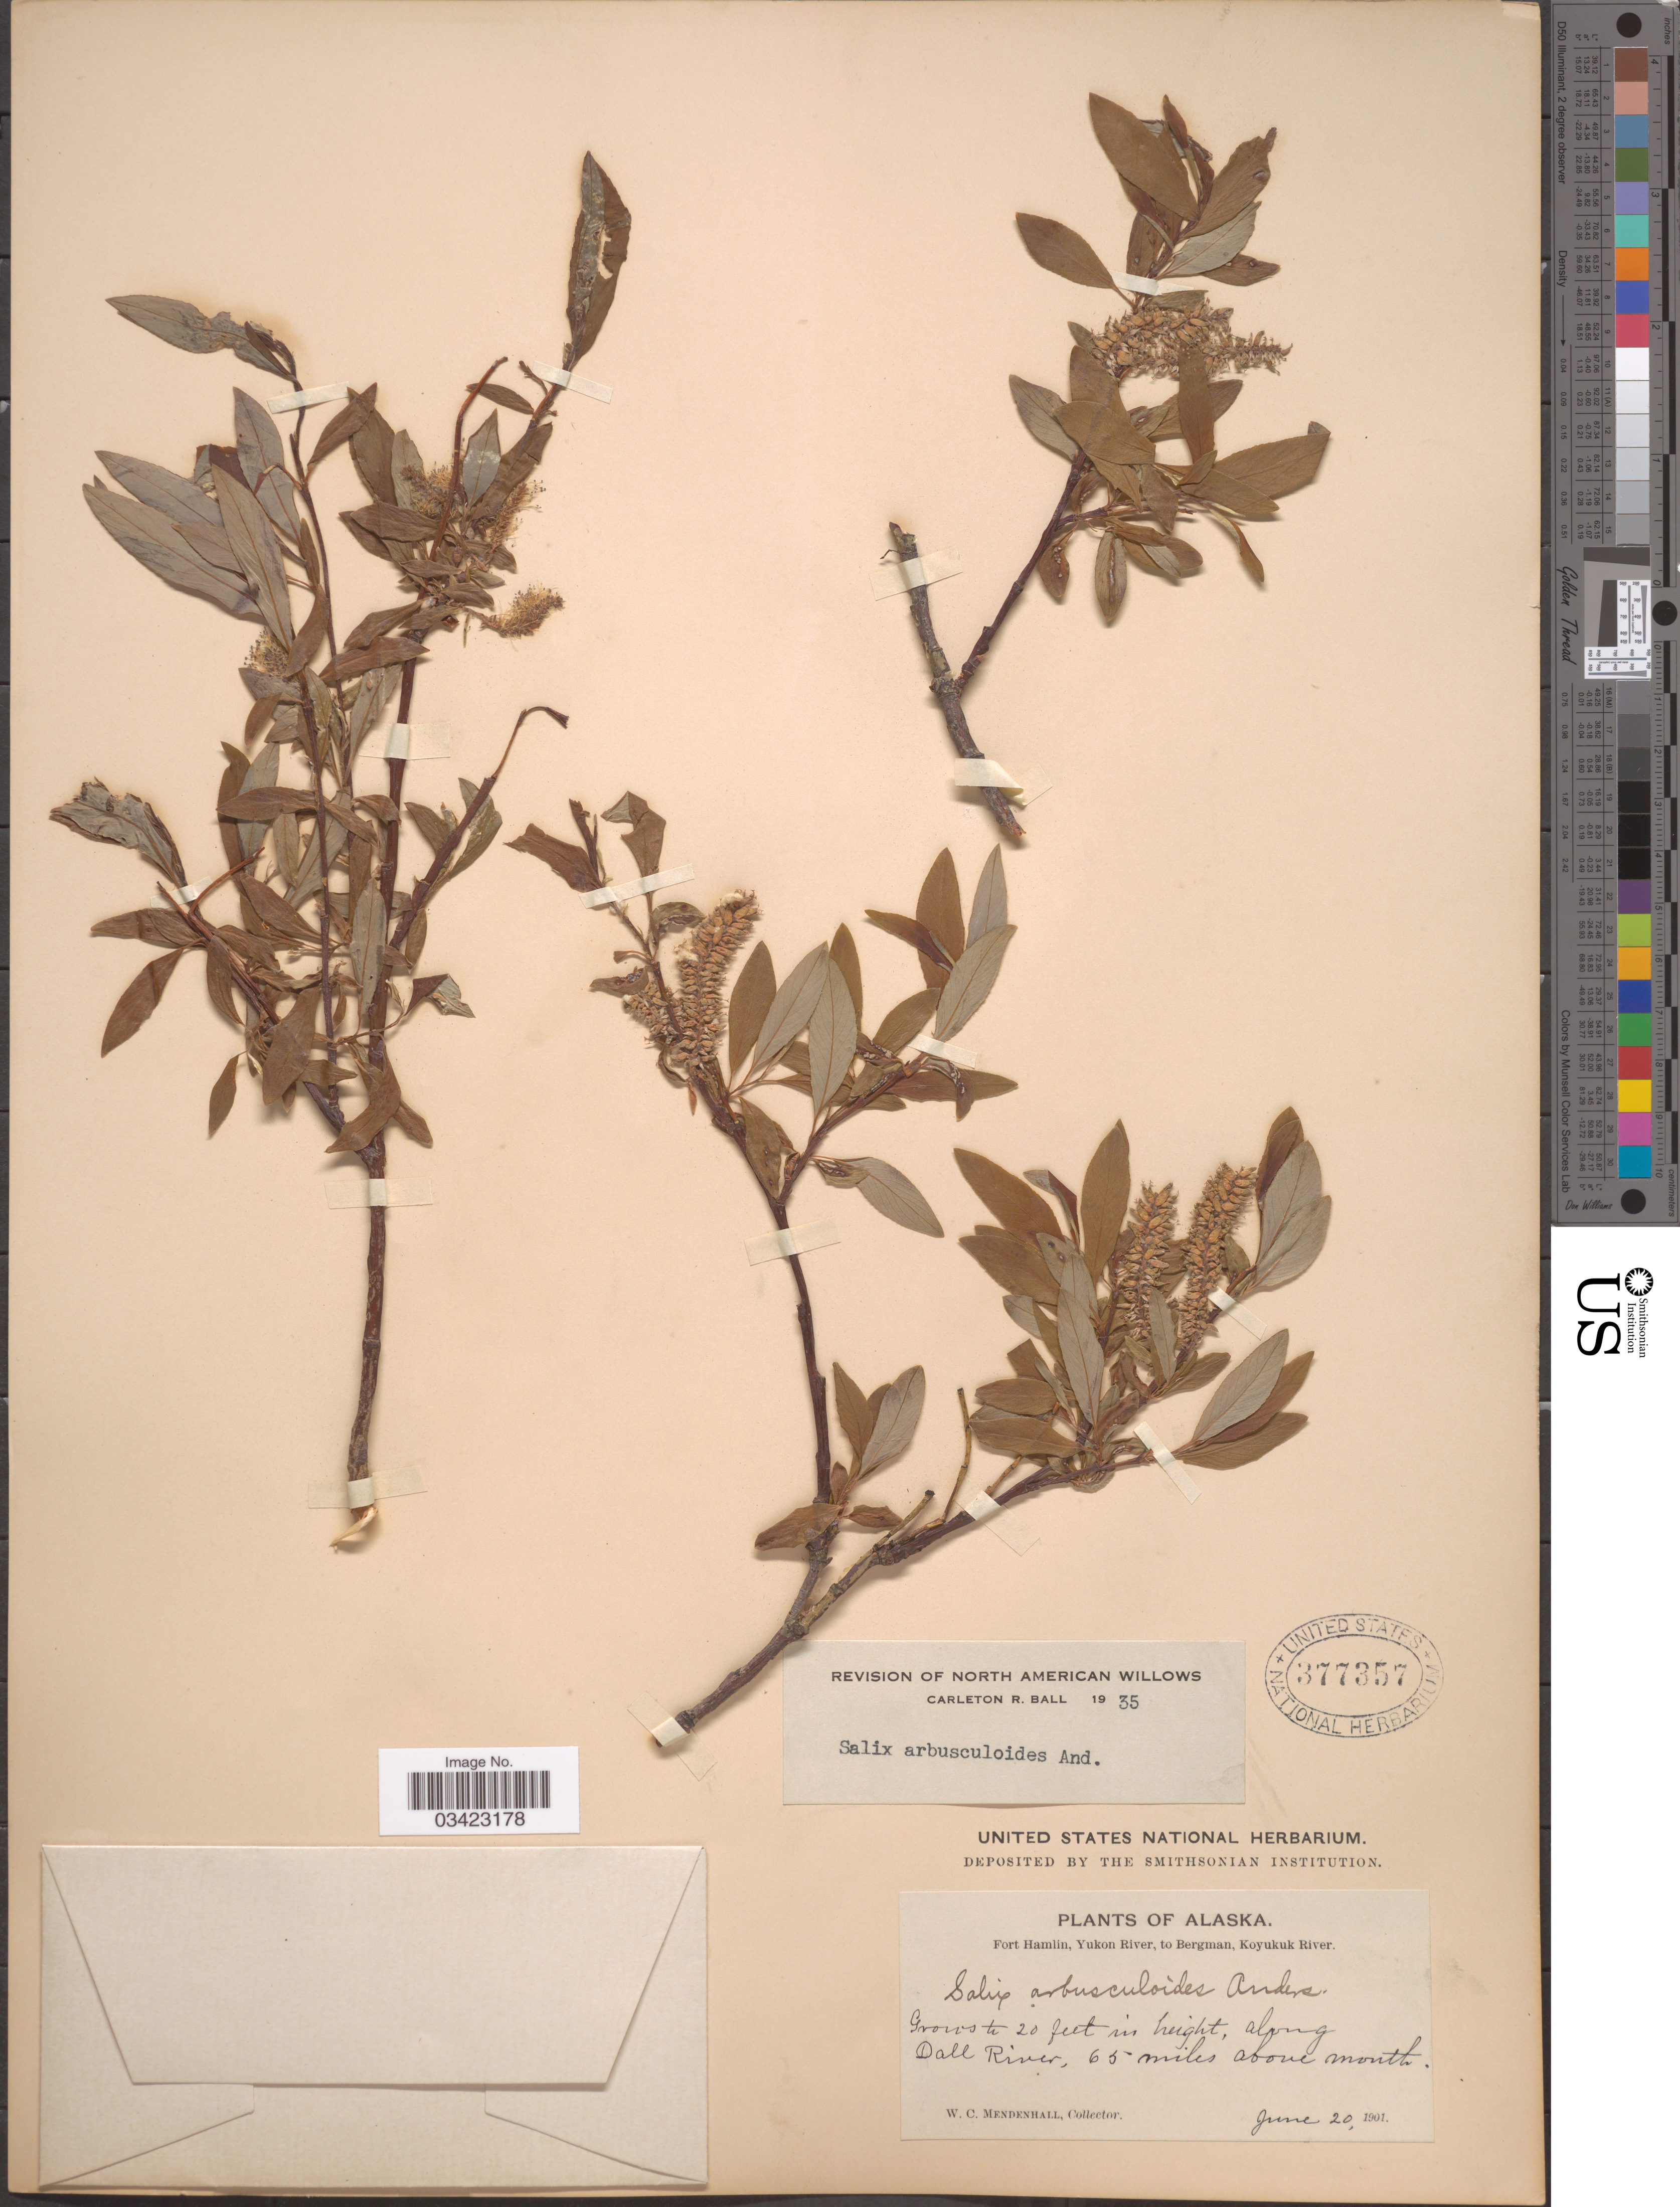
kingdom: Plantae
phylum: Tracheophyta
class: Magnoliopsida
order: Malpighiales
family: Salicaceae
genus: Salix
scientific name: Salix arbusculoides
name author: Andersson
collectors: W. Mendenhall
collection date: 1901-06-20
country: United States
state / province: Alaska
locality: Fort Hamlin, Yukon River, to Bergman, Koyukuk River. Along Dall River, 65 miles above mouth.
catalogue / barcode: US 377357